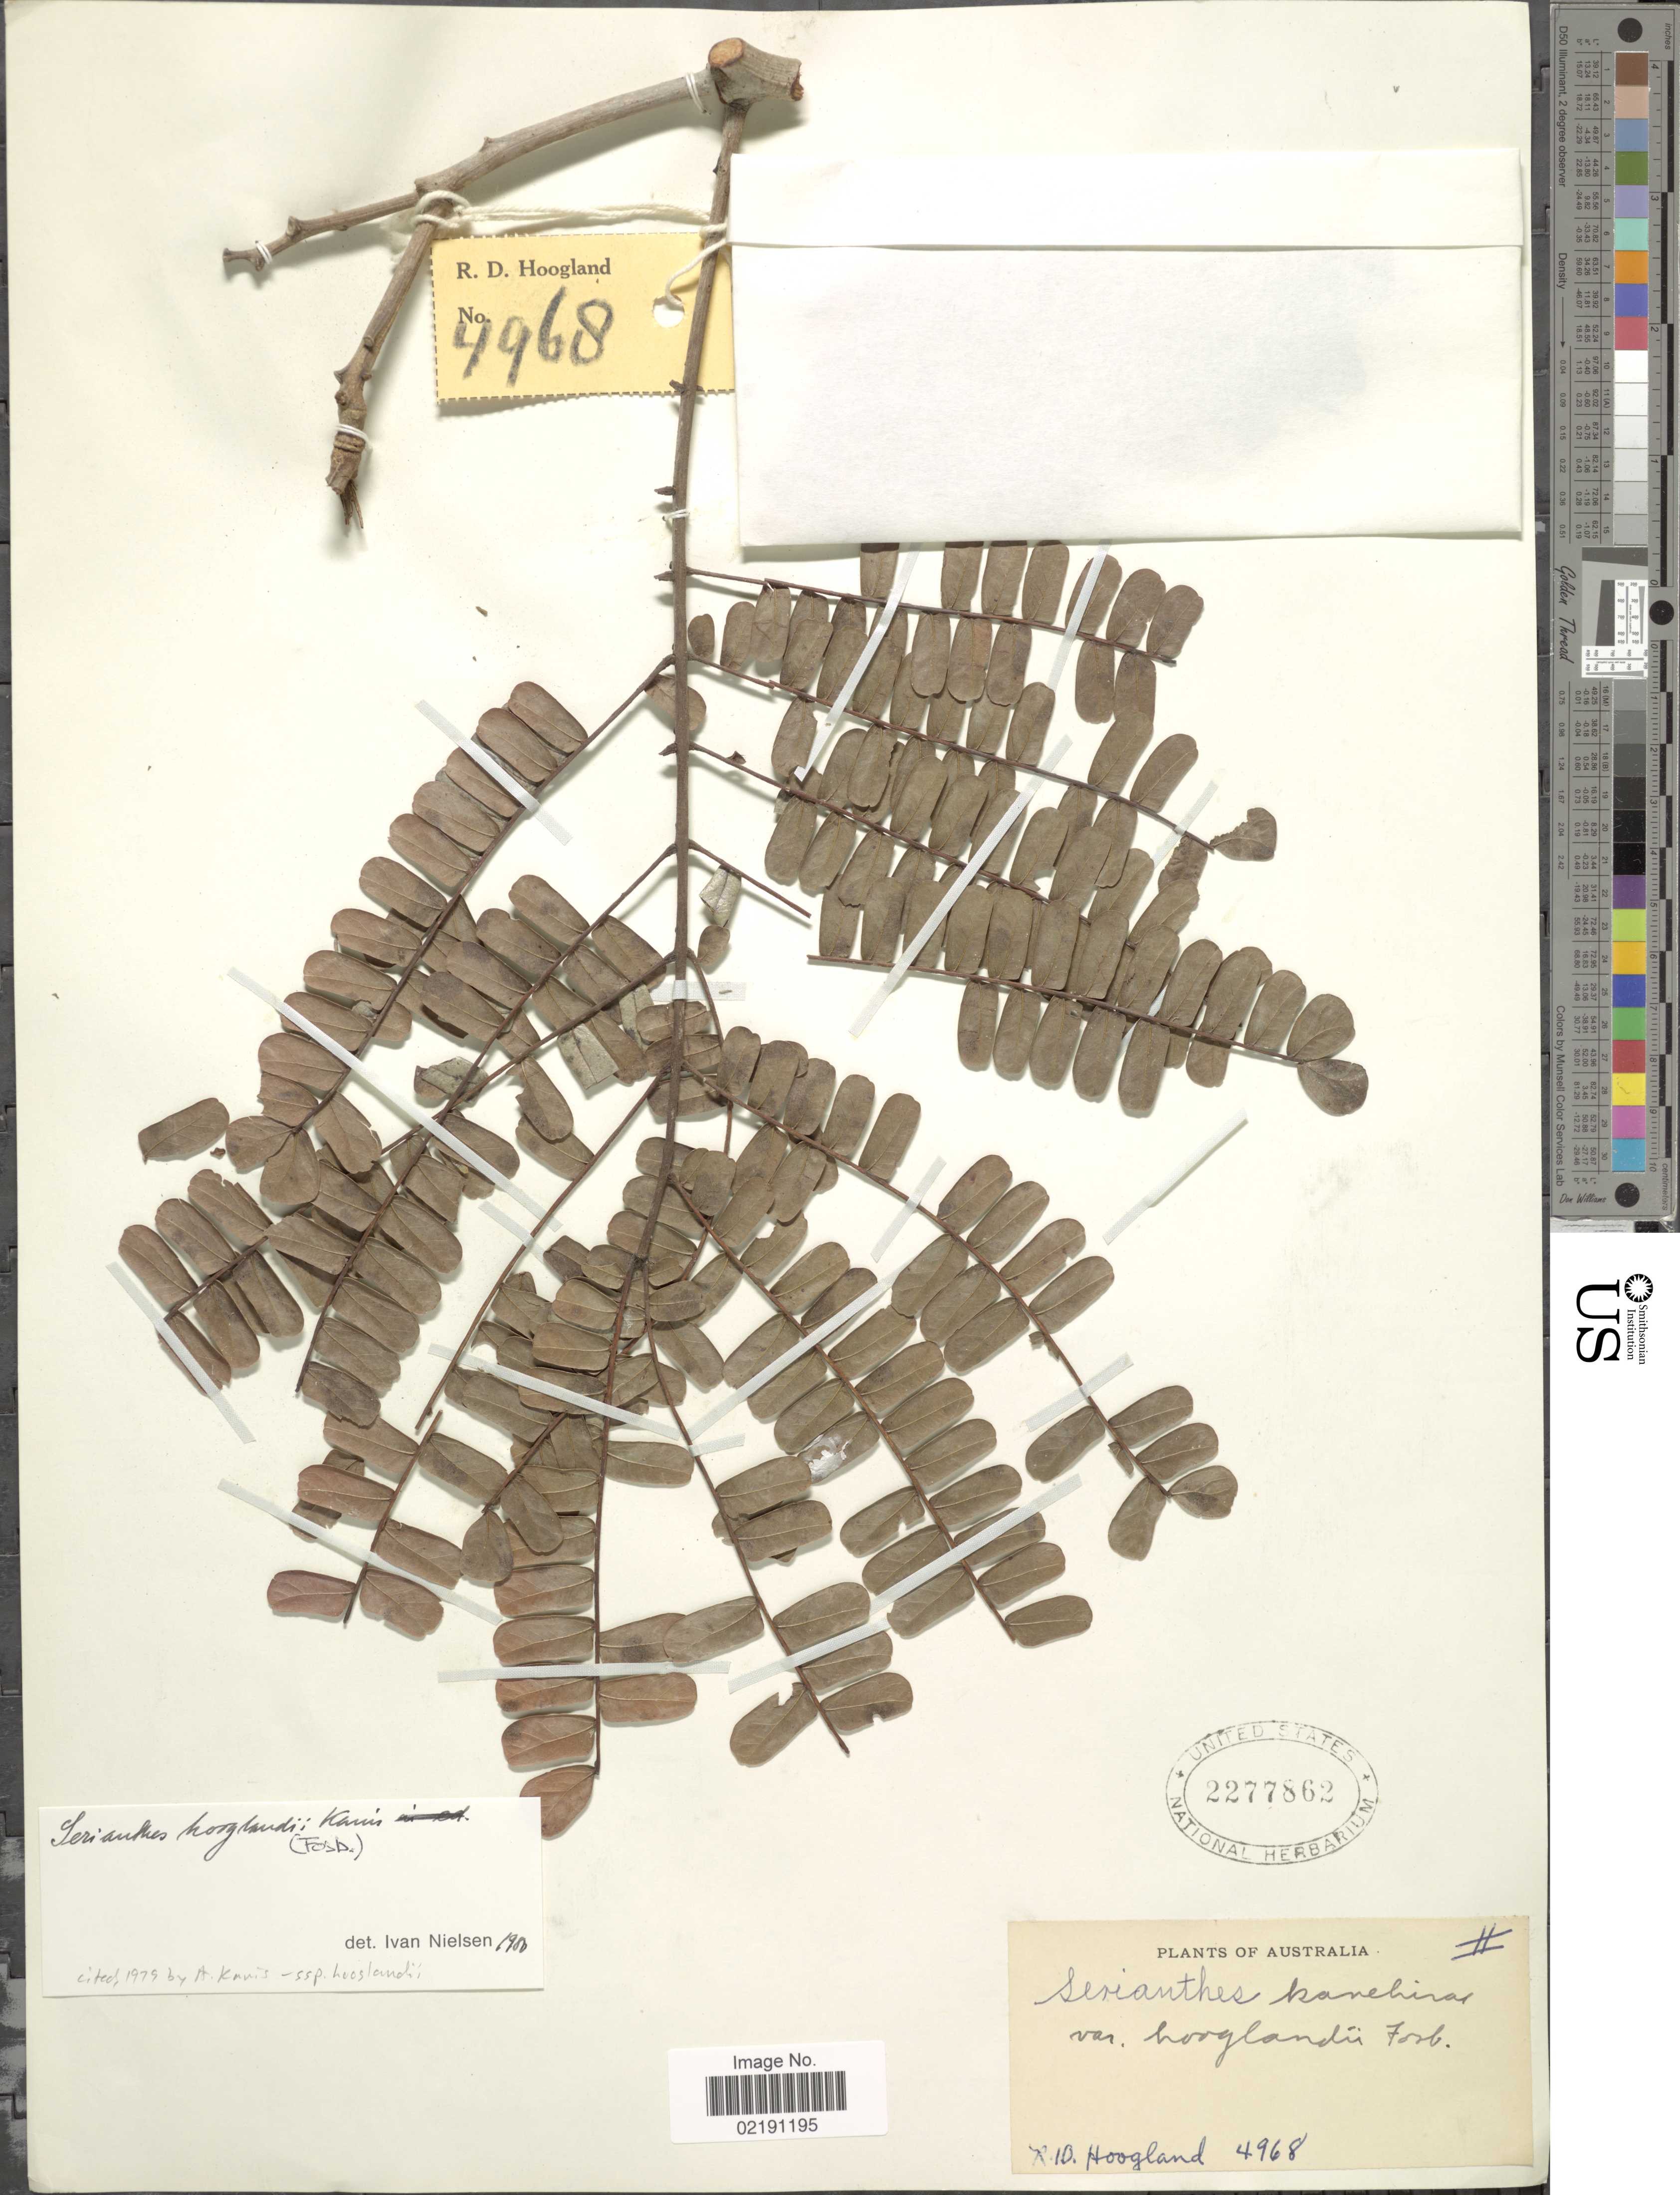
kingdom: Plantae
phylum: Tracheophyta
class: Magnoliopsida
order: Fabales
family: Fabaceae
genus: Serianthes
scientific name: Serianthes hooglandii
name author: (Fosberg) Kanis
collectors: R. D. Hoogland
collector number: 4968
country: Australia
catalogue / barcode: US 2277862